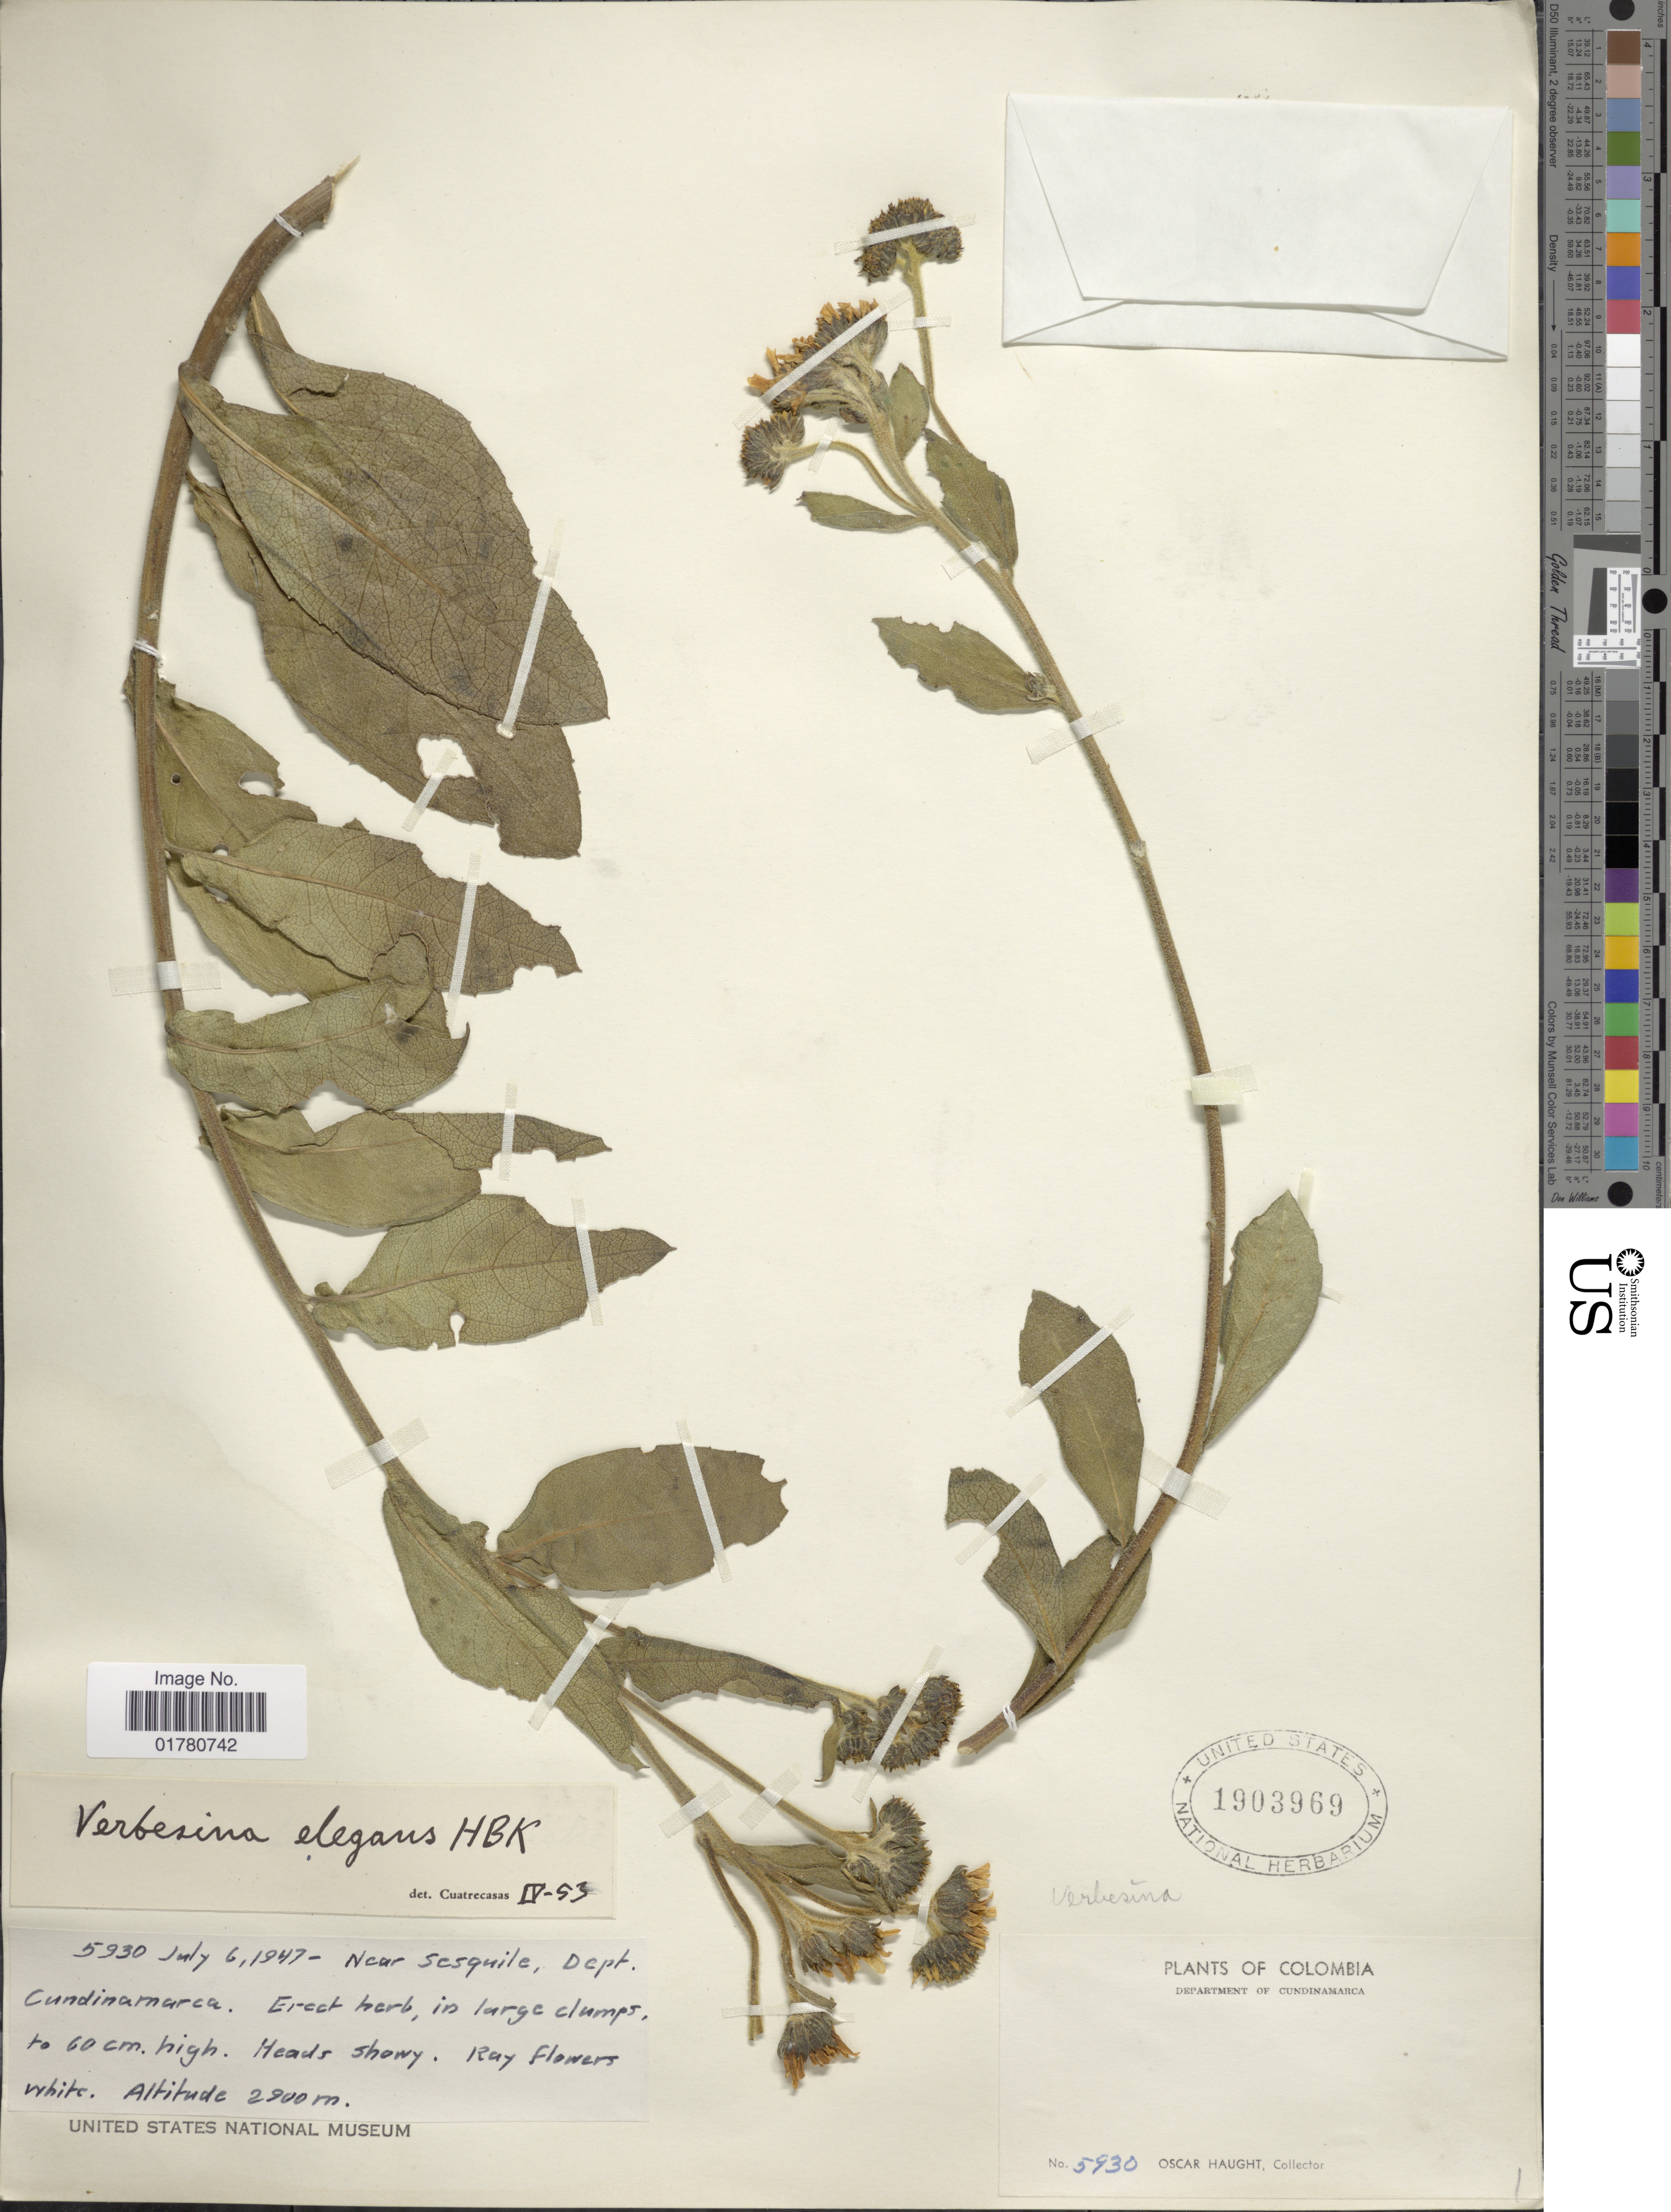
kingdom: Plantae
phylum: Tracheophyta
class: Magnoliopsida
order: Asterales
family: Asteraceae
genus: Verbesina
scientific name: Verbesina elegans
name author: Kunth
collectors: O. L. Haught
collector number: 5930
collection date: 1947-07-06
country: Colombia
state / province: Cundinamarca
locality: Near Sesquile, Dept Cundinamarca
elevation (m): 2900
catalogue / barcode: US 1903969